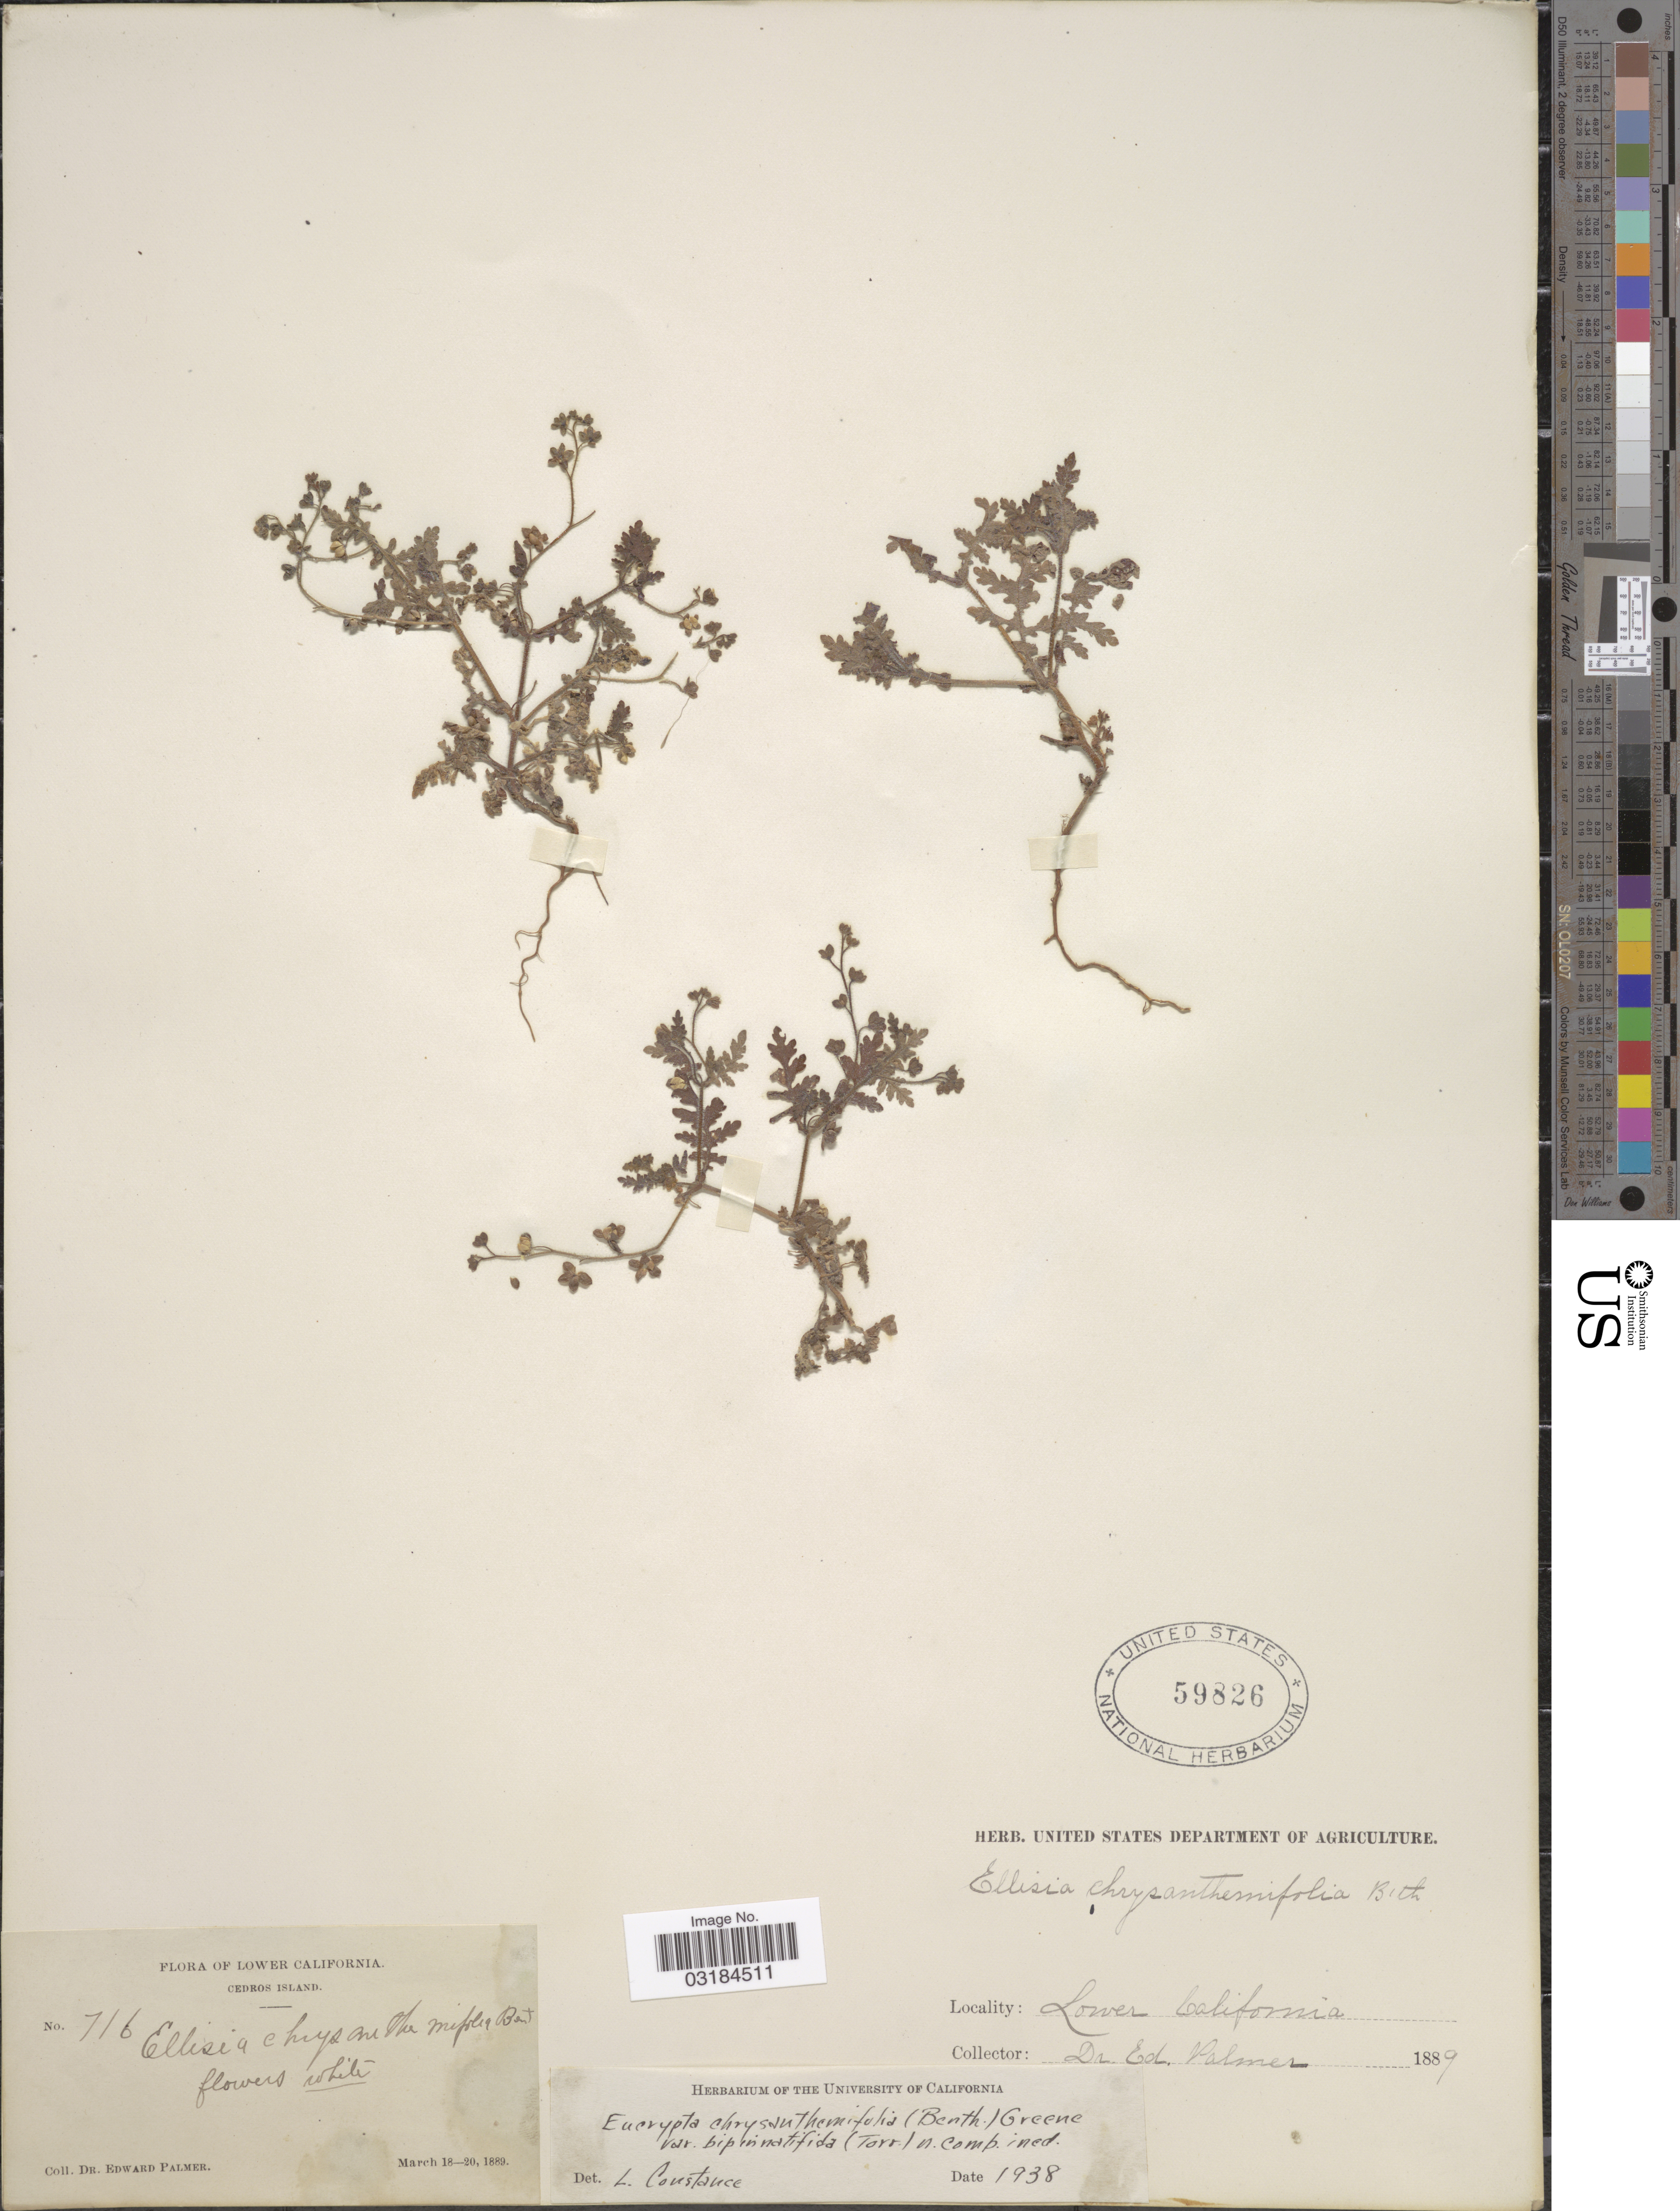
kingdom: Plantae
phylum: Tracheophyta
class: Magnoliopsida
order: Boraginales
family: Hydrophyllaceae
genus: Eucrypta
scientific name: Eucrypta chrysanthemifolia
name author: (Benth.) Greene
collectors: E. Palmer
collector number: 716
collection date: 1889-03-18/1889-03-20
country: Mexico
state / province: Baja California Norte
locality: Lower California. Cedros Island.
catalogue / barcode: US 59826